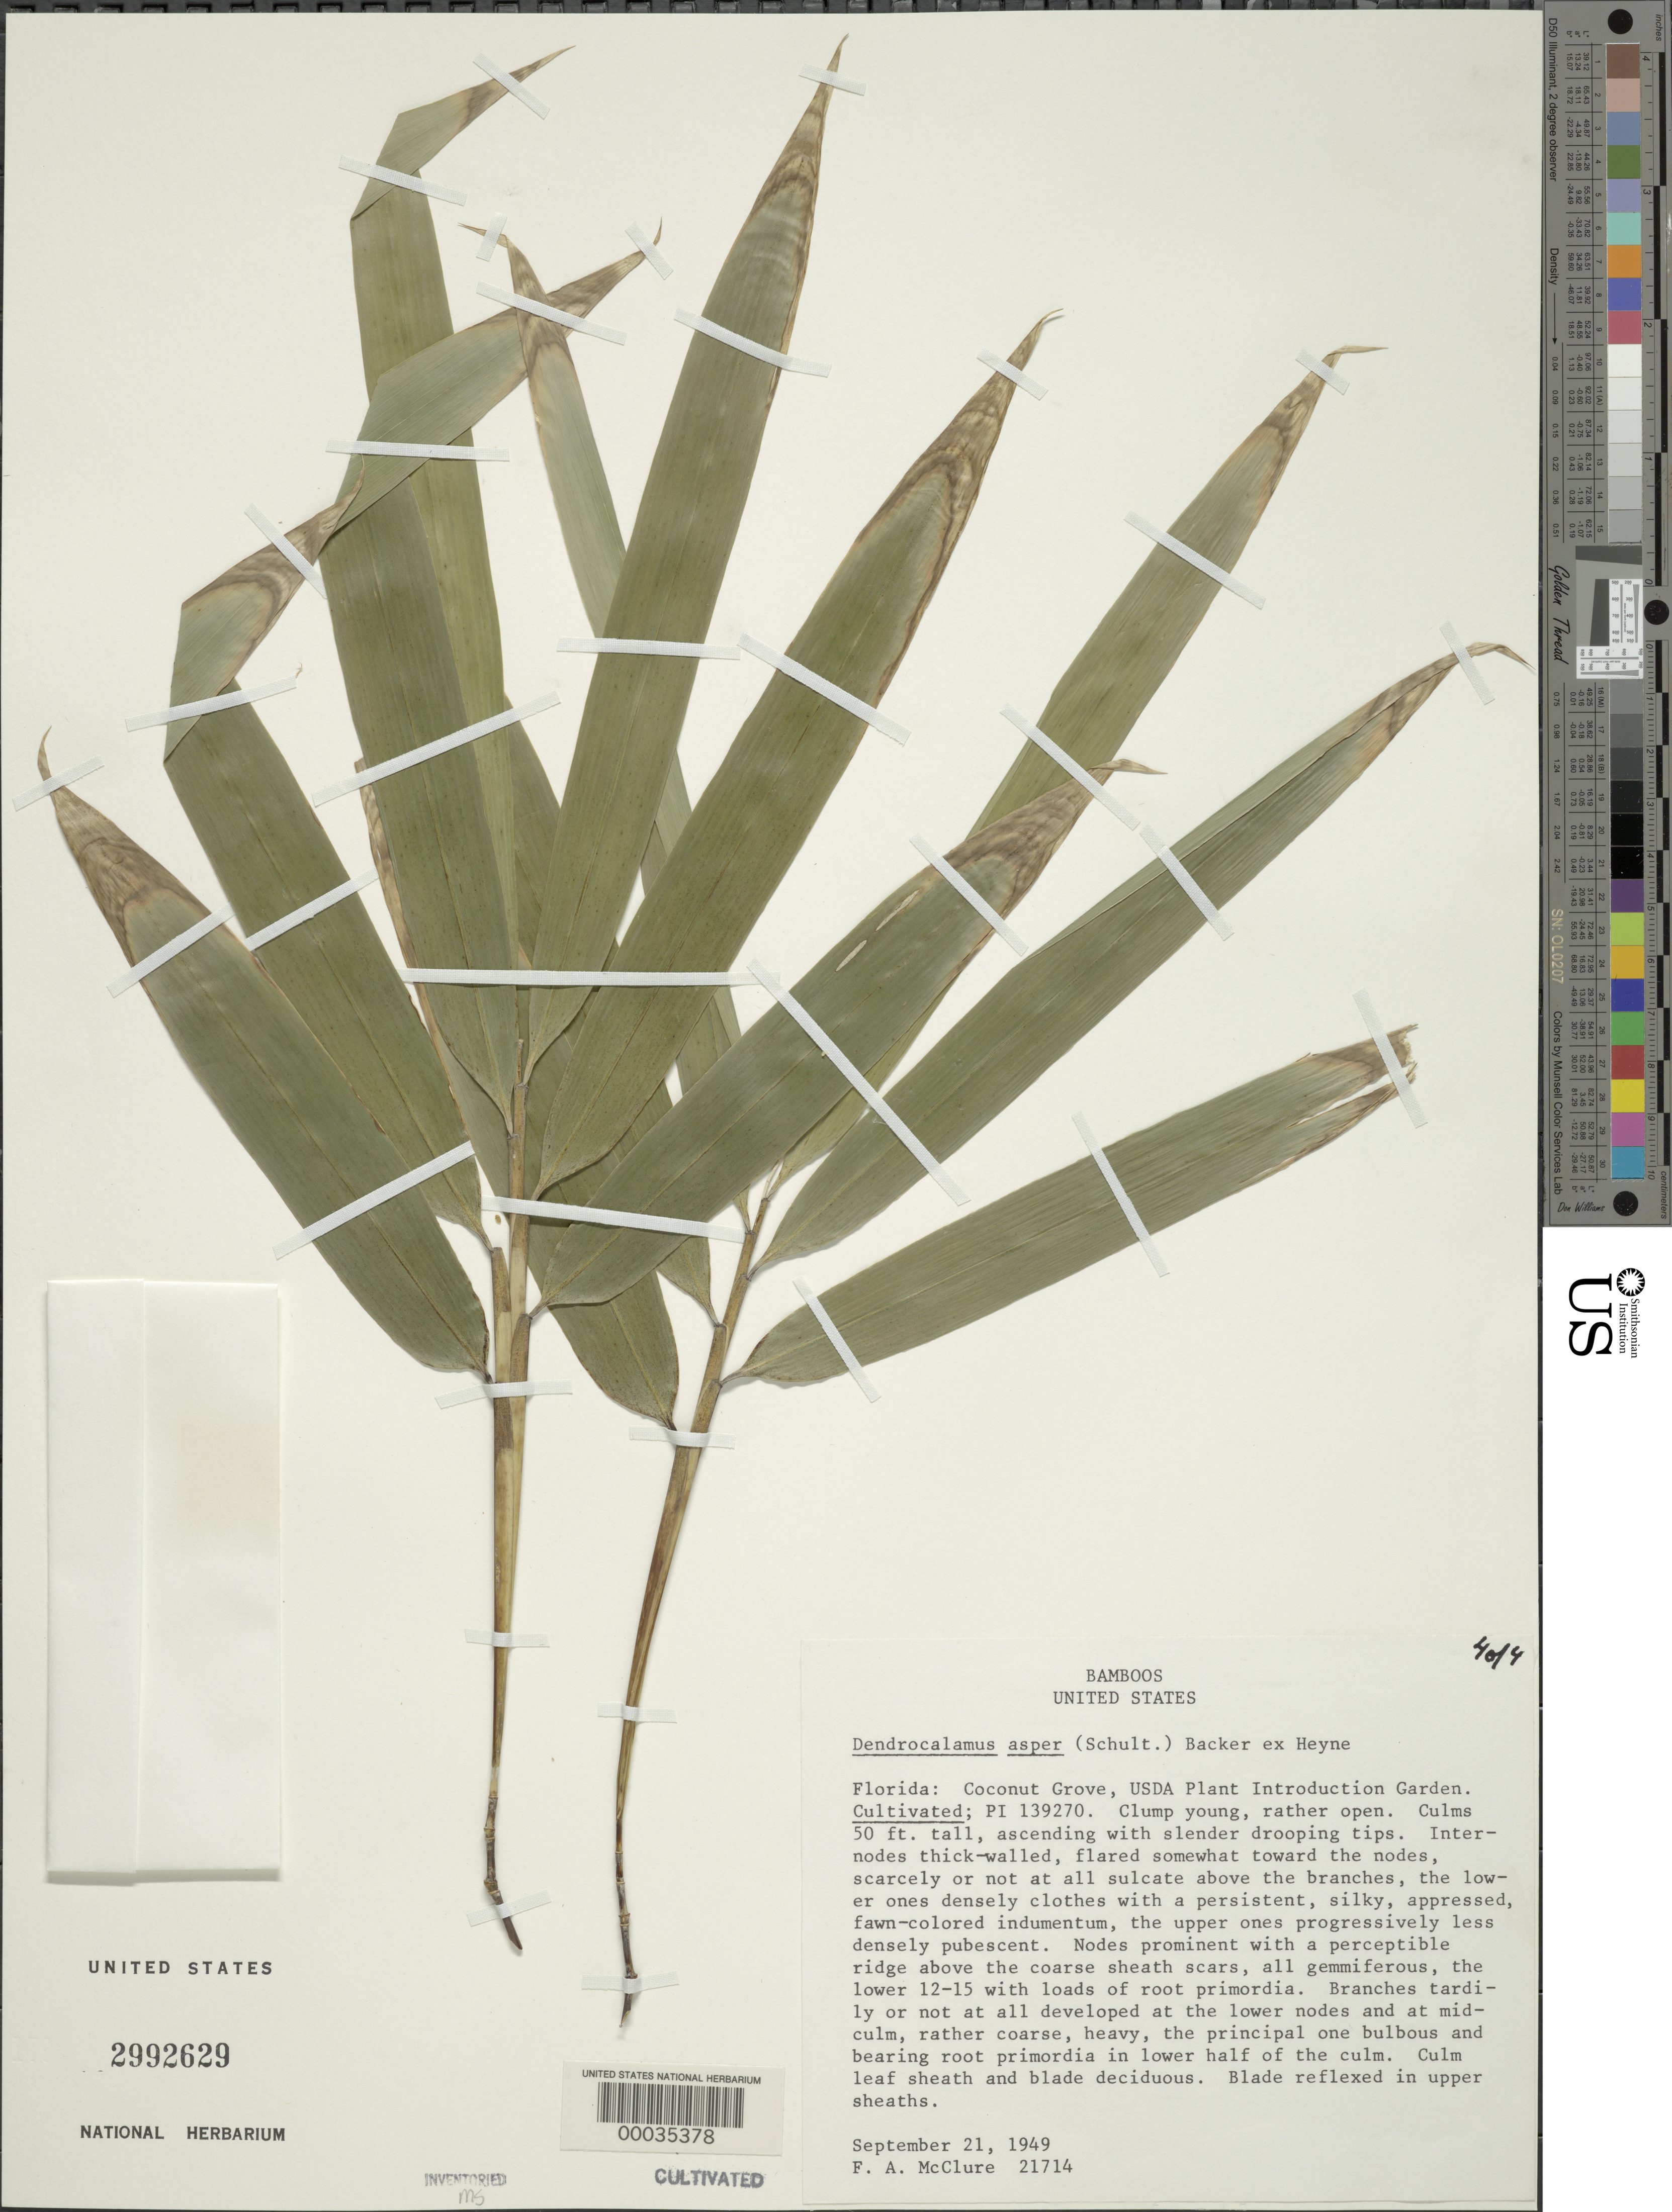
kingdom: Plantae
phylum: Tracheophyta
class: Liliopsida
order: Poales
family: Poaceae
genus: Dendrocalamus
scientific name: Dendrocalamus asper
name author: (Schult. & Schult. f.) Backer ex K. Heyne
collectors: F. A. McClure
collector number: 21714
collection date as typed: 21 Sep 1949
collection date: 1949-09-21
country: United States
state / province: Florida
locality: Usda pi garden - coconut grove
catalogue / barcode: US 2992629